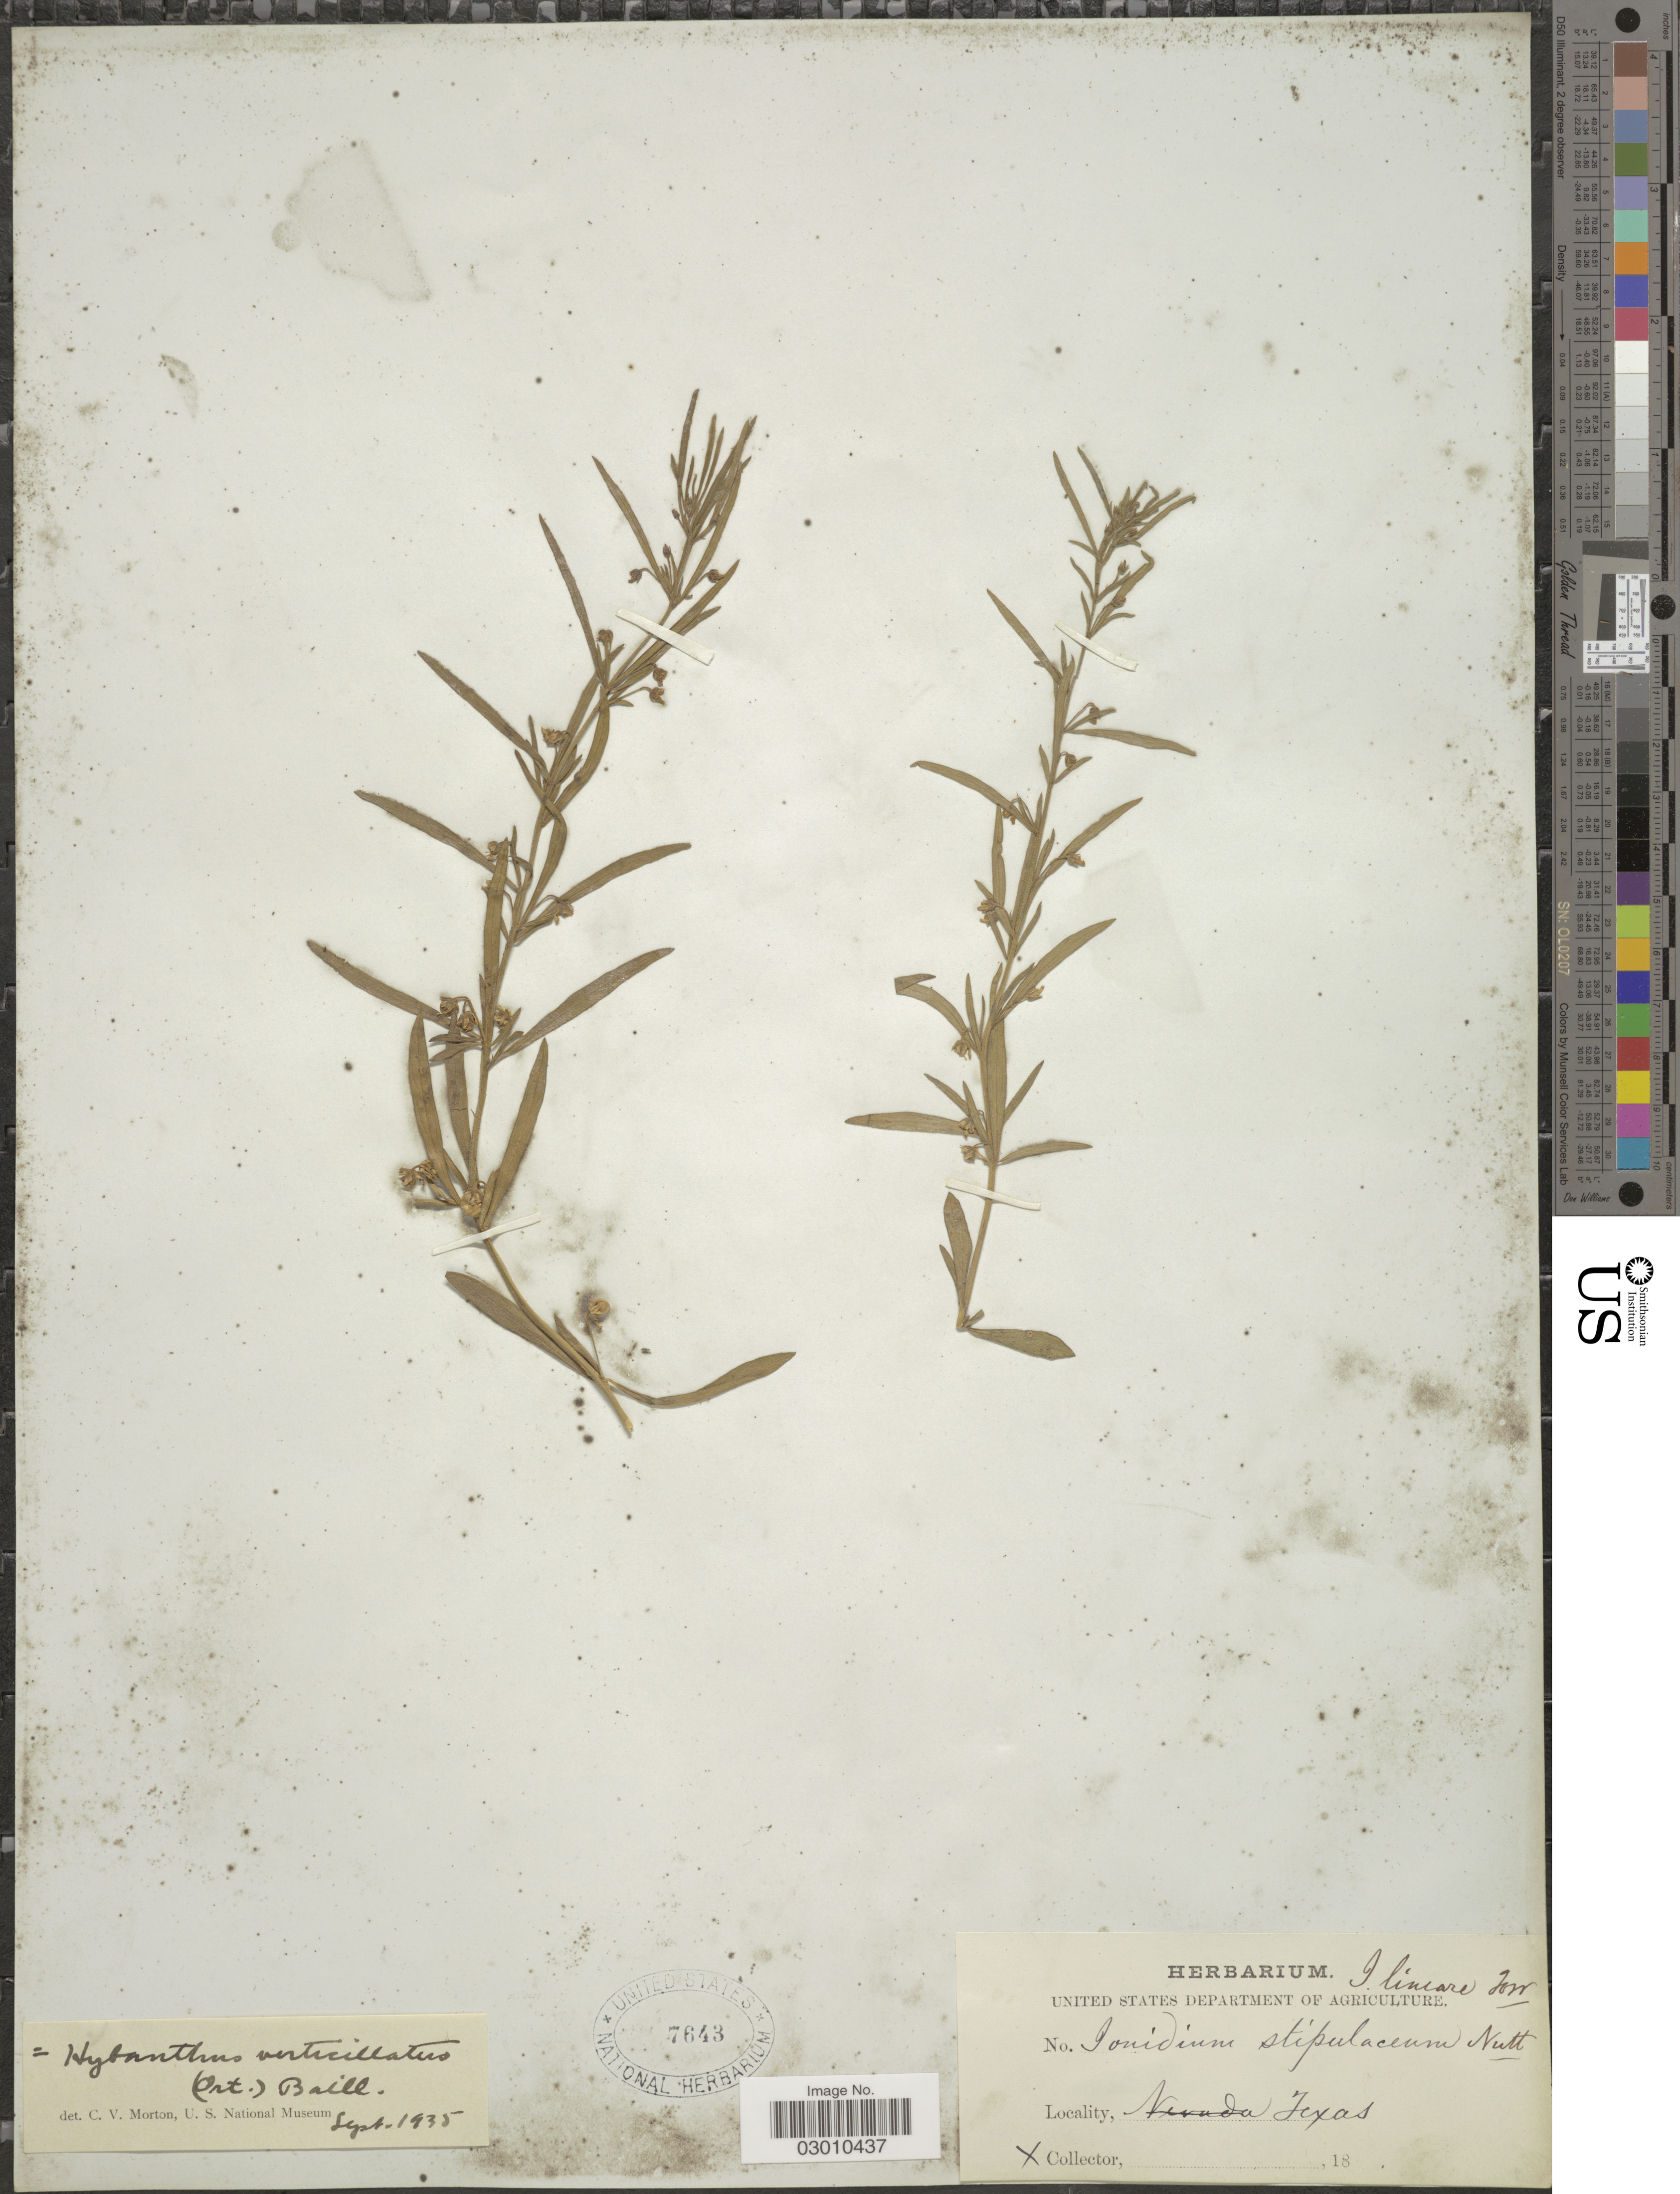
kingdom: Plantae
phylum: Tracheophyta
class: Magnoliopsida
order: Malpighiales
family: Violaceae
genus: Pombalia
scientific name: Pombalia verticillata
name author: (Ortega) Paula-Souza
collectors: ex herb. U. S. Department of Agriculture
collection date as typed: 18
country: United States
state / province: Texas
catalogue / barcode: US 7643